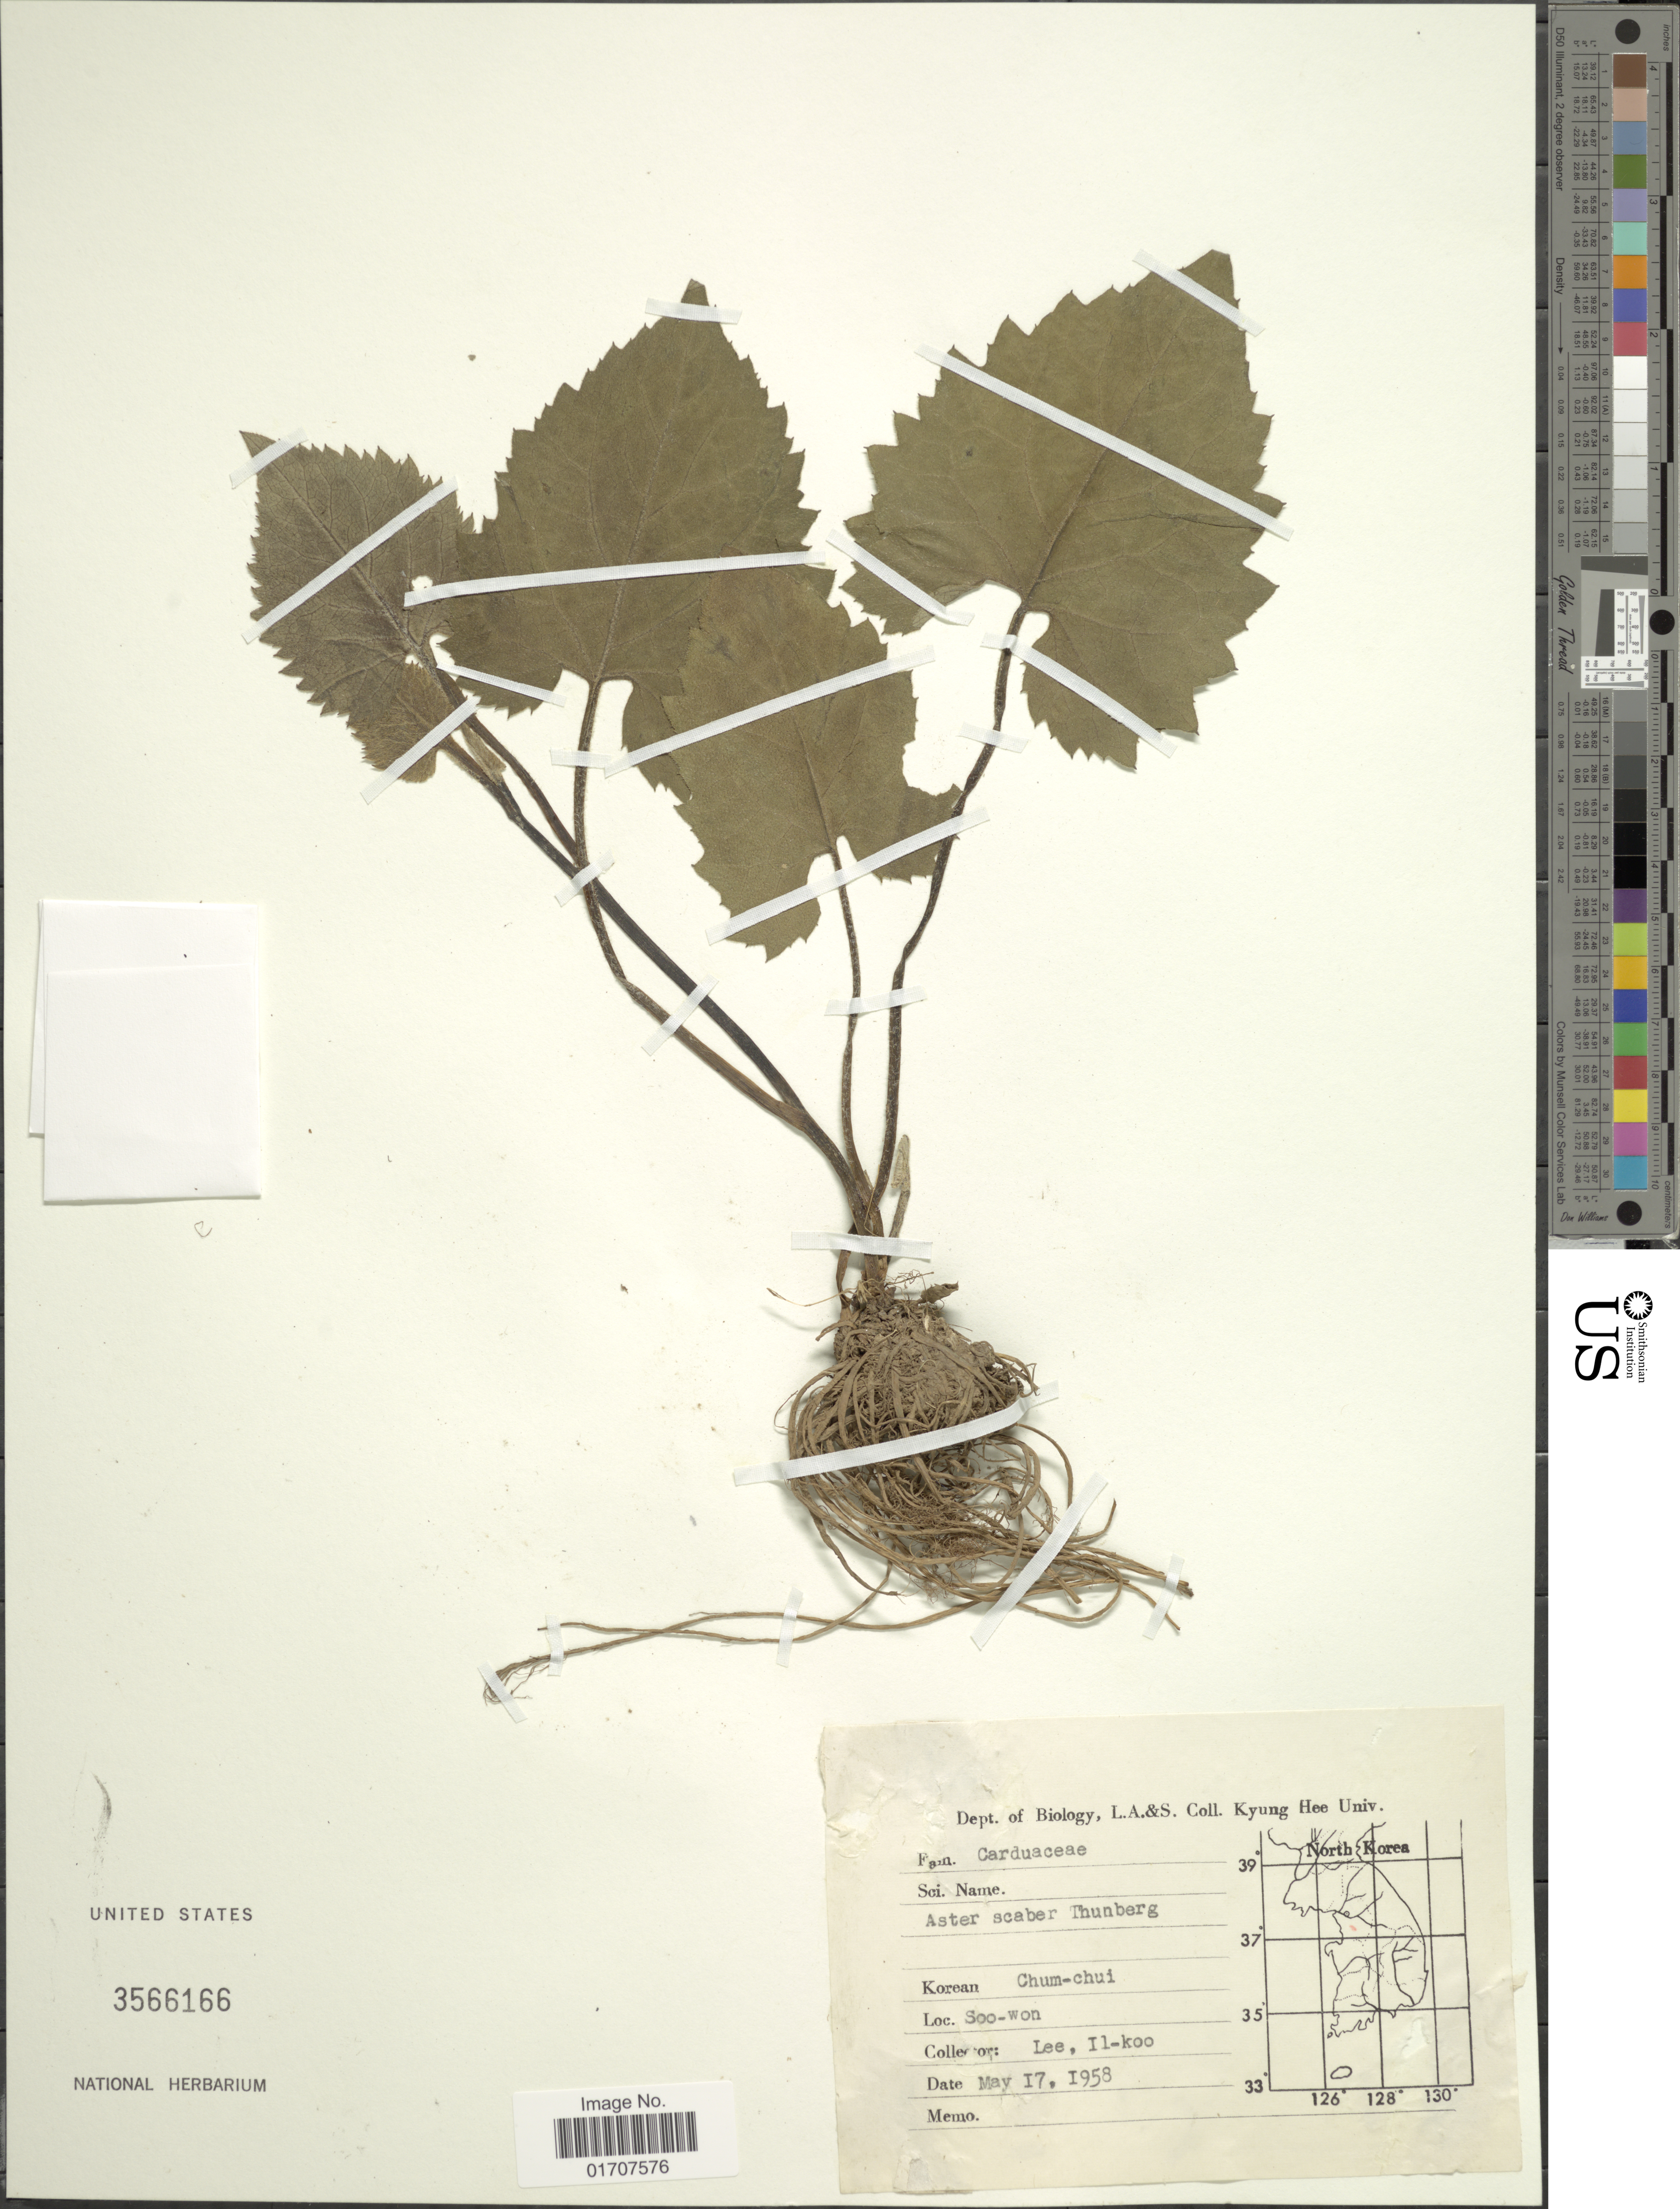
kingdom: Plantae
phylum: Tracheophyta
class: Magnoliopsida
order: Asterales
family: Asteraceae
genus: Doellingeria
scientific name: Doellingeria scaber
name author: (Thunb.) Nees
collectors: I. Lee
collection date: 1958-05-17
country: South Korea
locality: Soo-won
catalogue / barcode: US 3566166